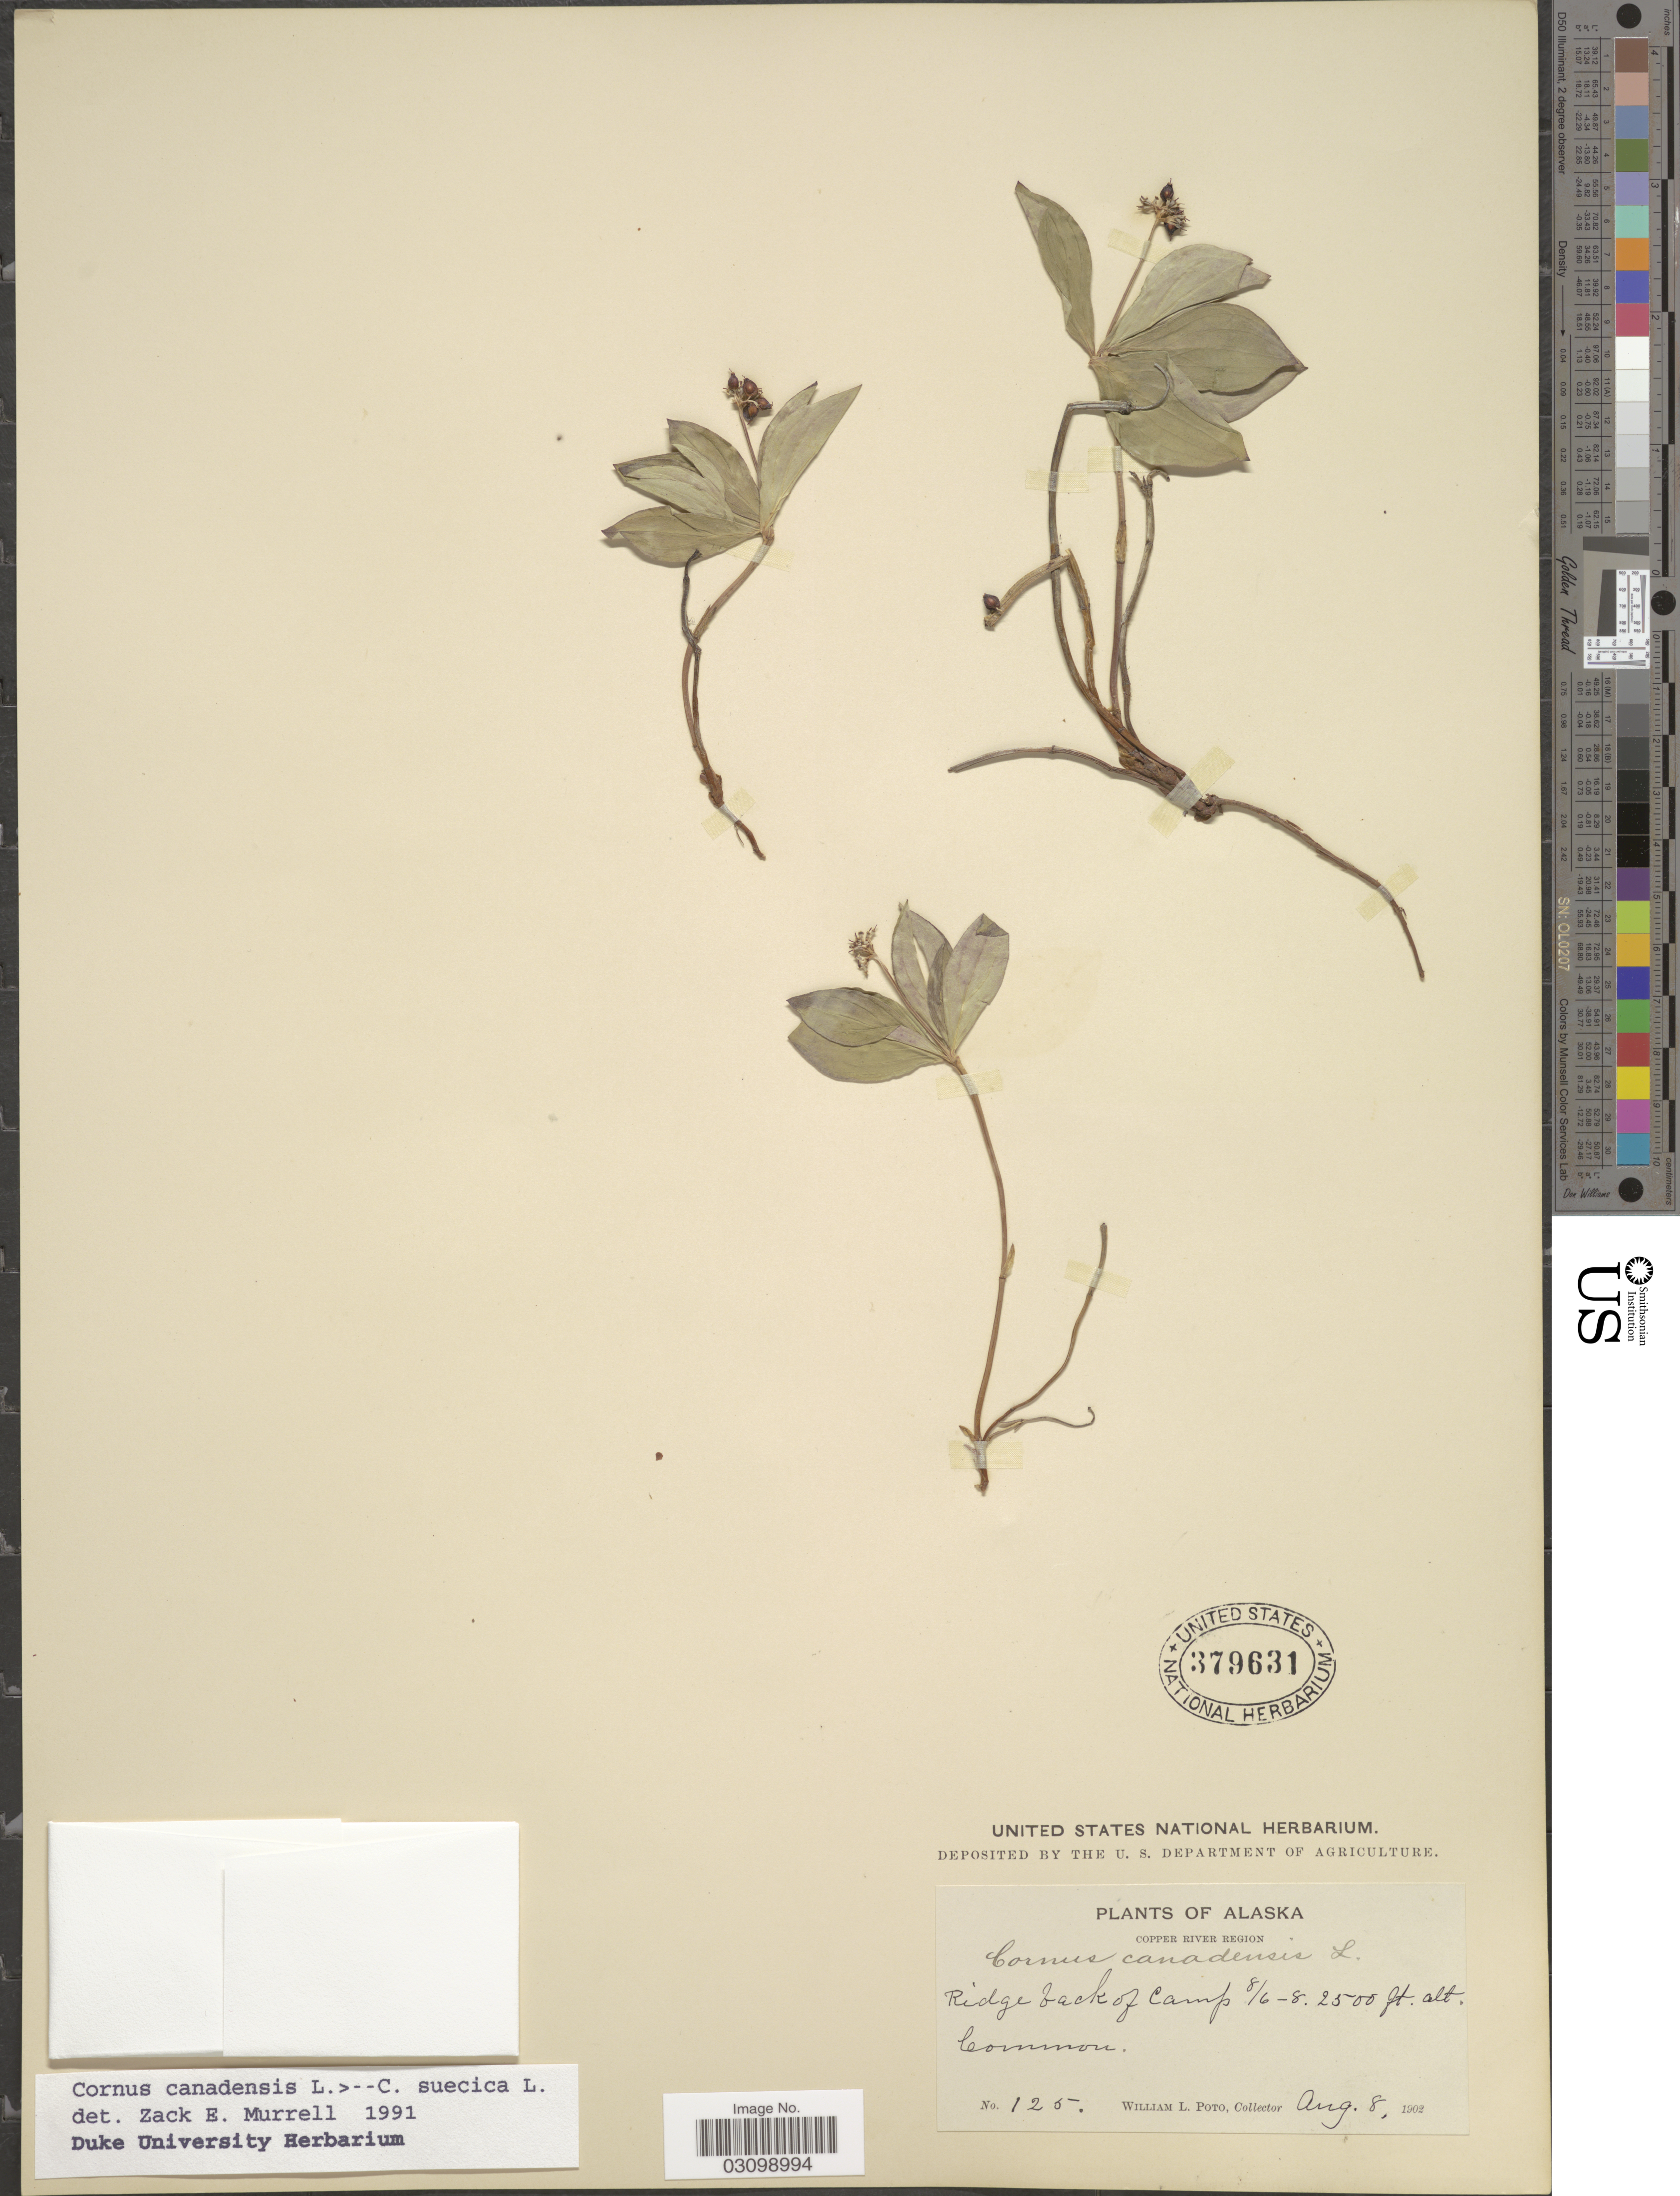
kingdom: Plantae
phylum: Tracheophyta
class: Magnoliopsida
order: Cornales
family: Cornaceae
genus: Cornus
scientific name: Cornus sp.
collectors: W. Poto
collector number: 125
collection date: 1902-08-08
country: United States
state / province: Alaska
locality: Copper River Region, Ridge back of Camp 8/6-8.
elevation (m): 762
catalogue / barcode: US 379631